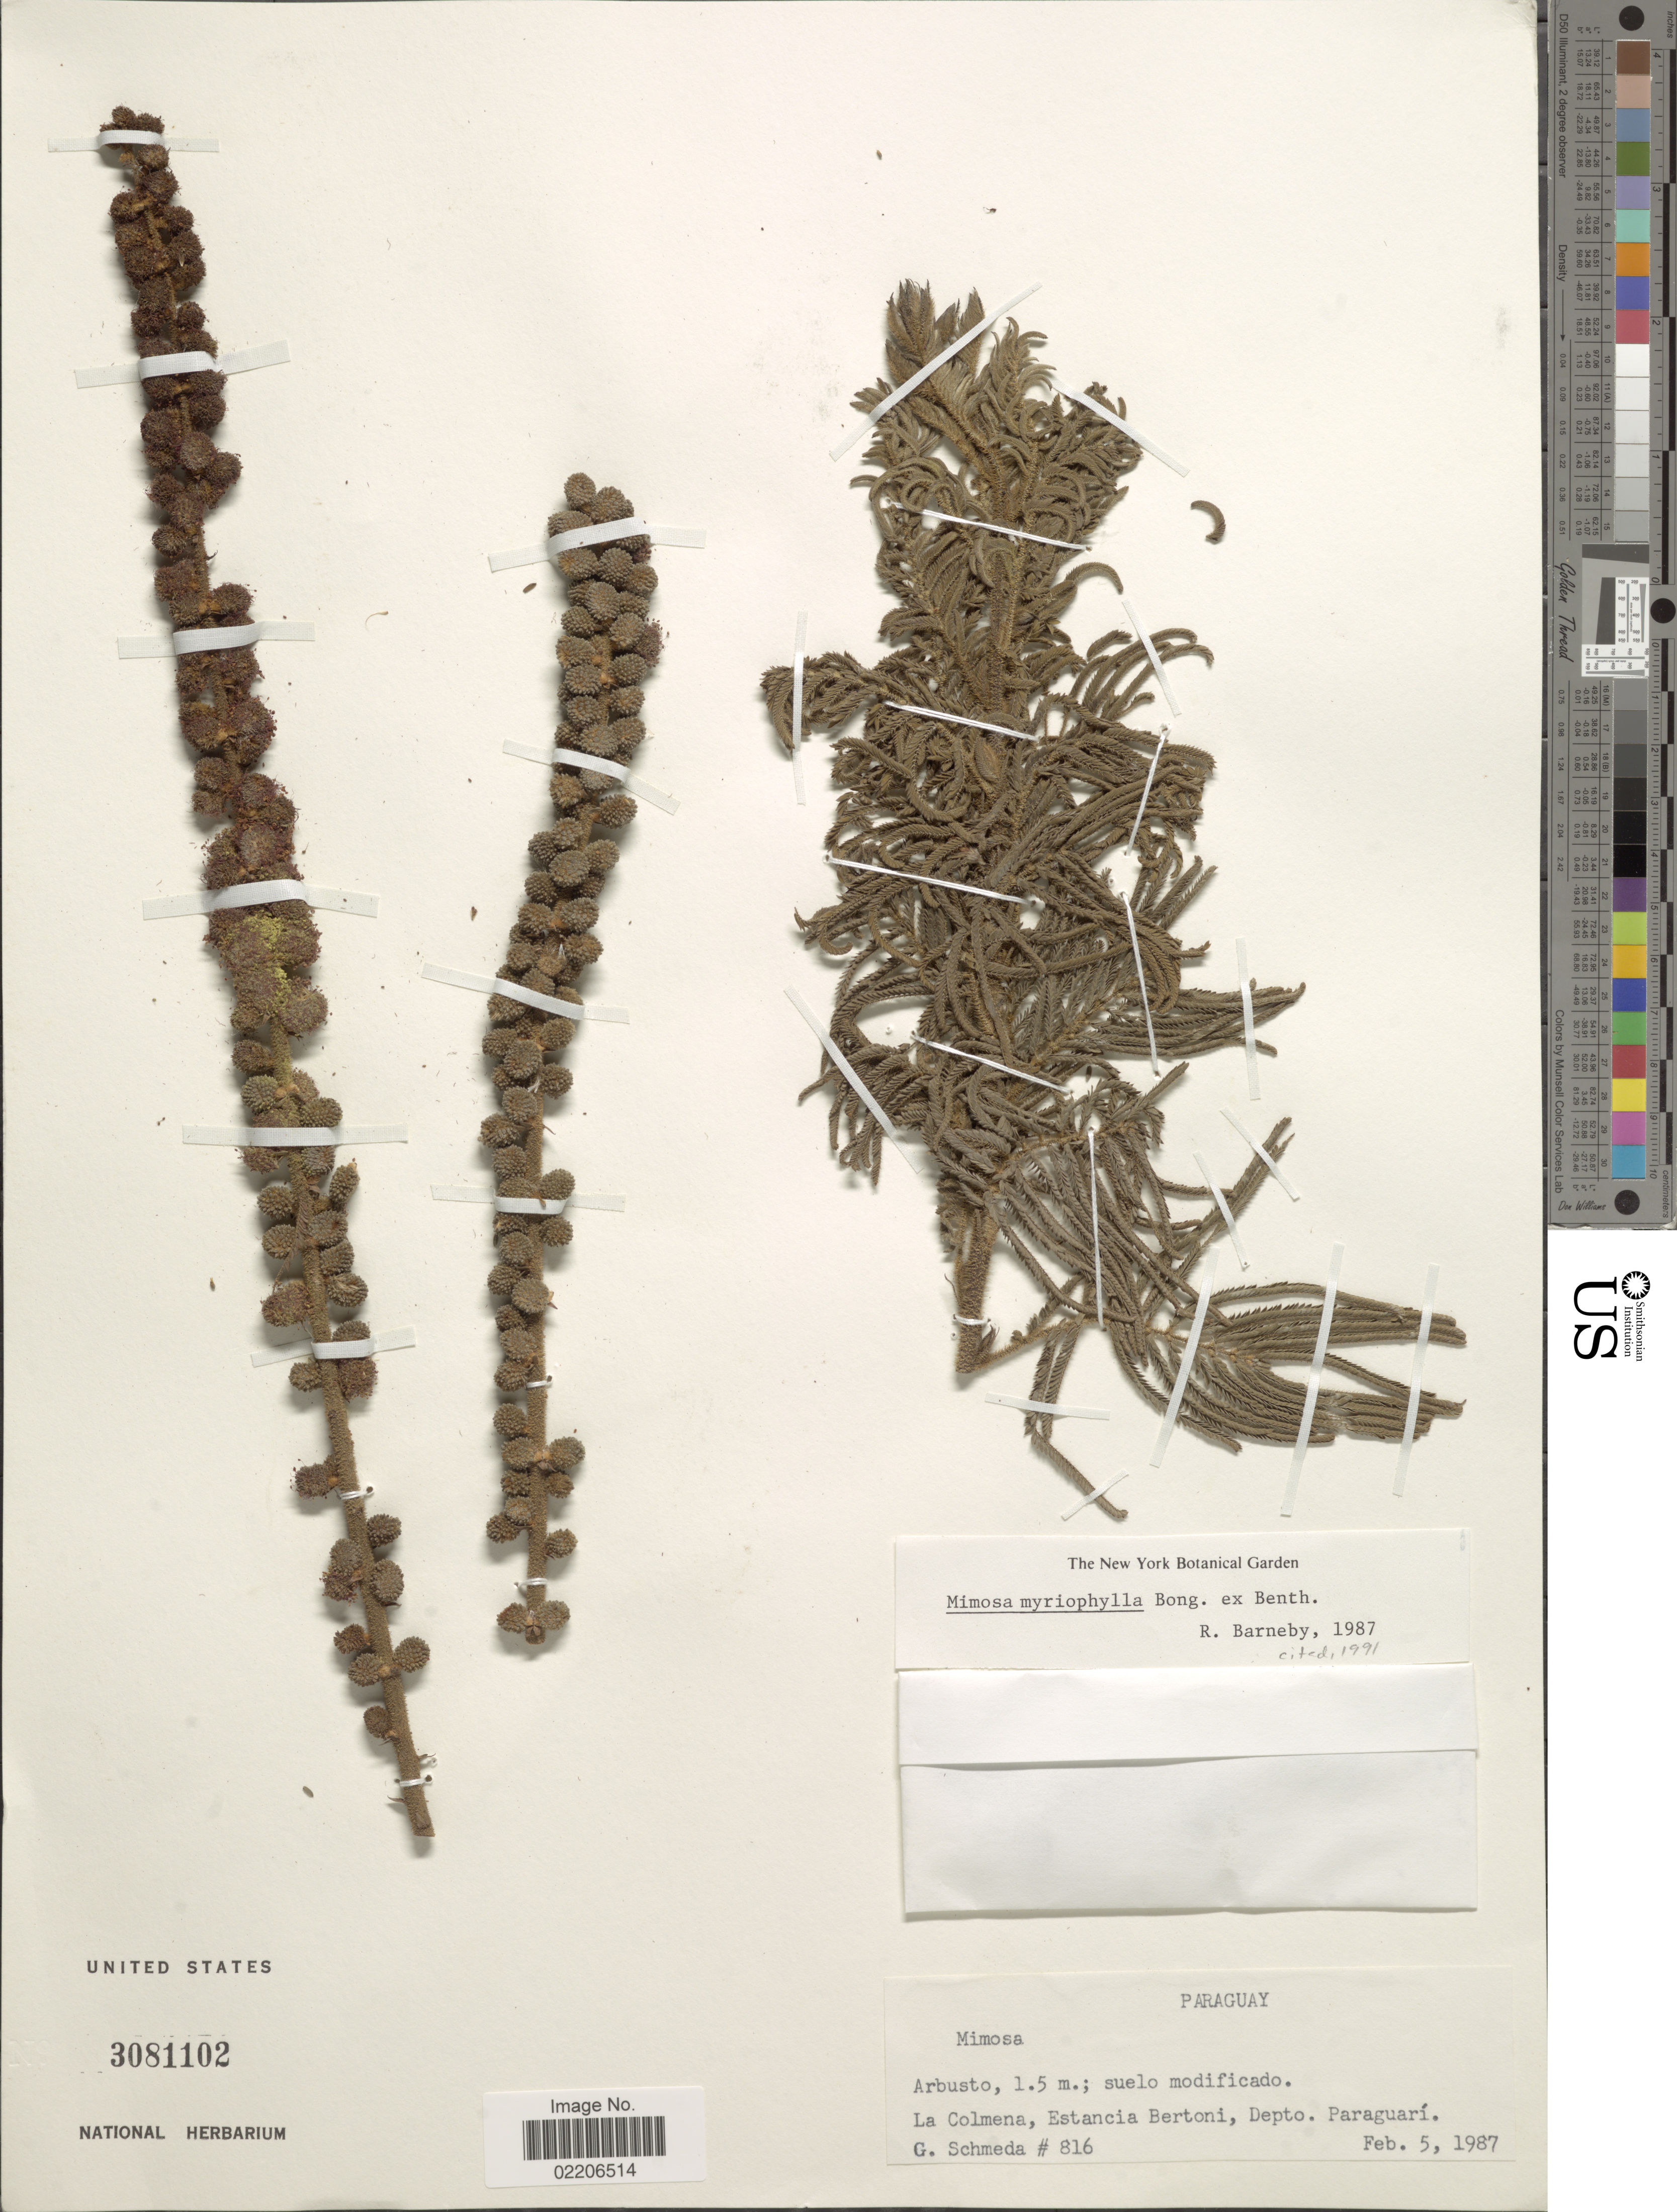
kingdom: Plantae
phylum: Tracheophyta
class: Magnoliopsida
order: Fabales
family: Fabaceae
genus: Mimosa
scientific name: Mimosa myriophylla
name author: Bong. ex Benth.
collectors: G. Schmeda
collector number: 816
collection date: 1987-02-05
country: Paraguay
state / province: Paraguari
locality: La Colmena, Estancia Bertoni, Depto. Paraguarí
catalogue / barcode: US 3081102